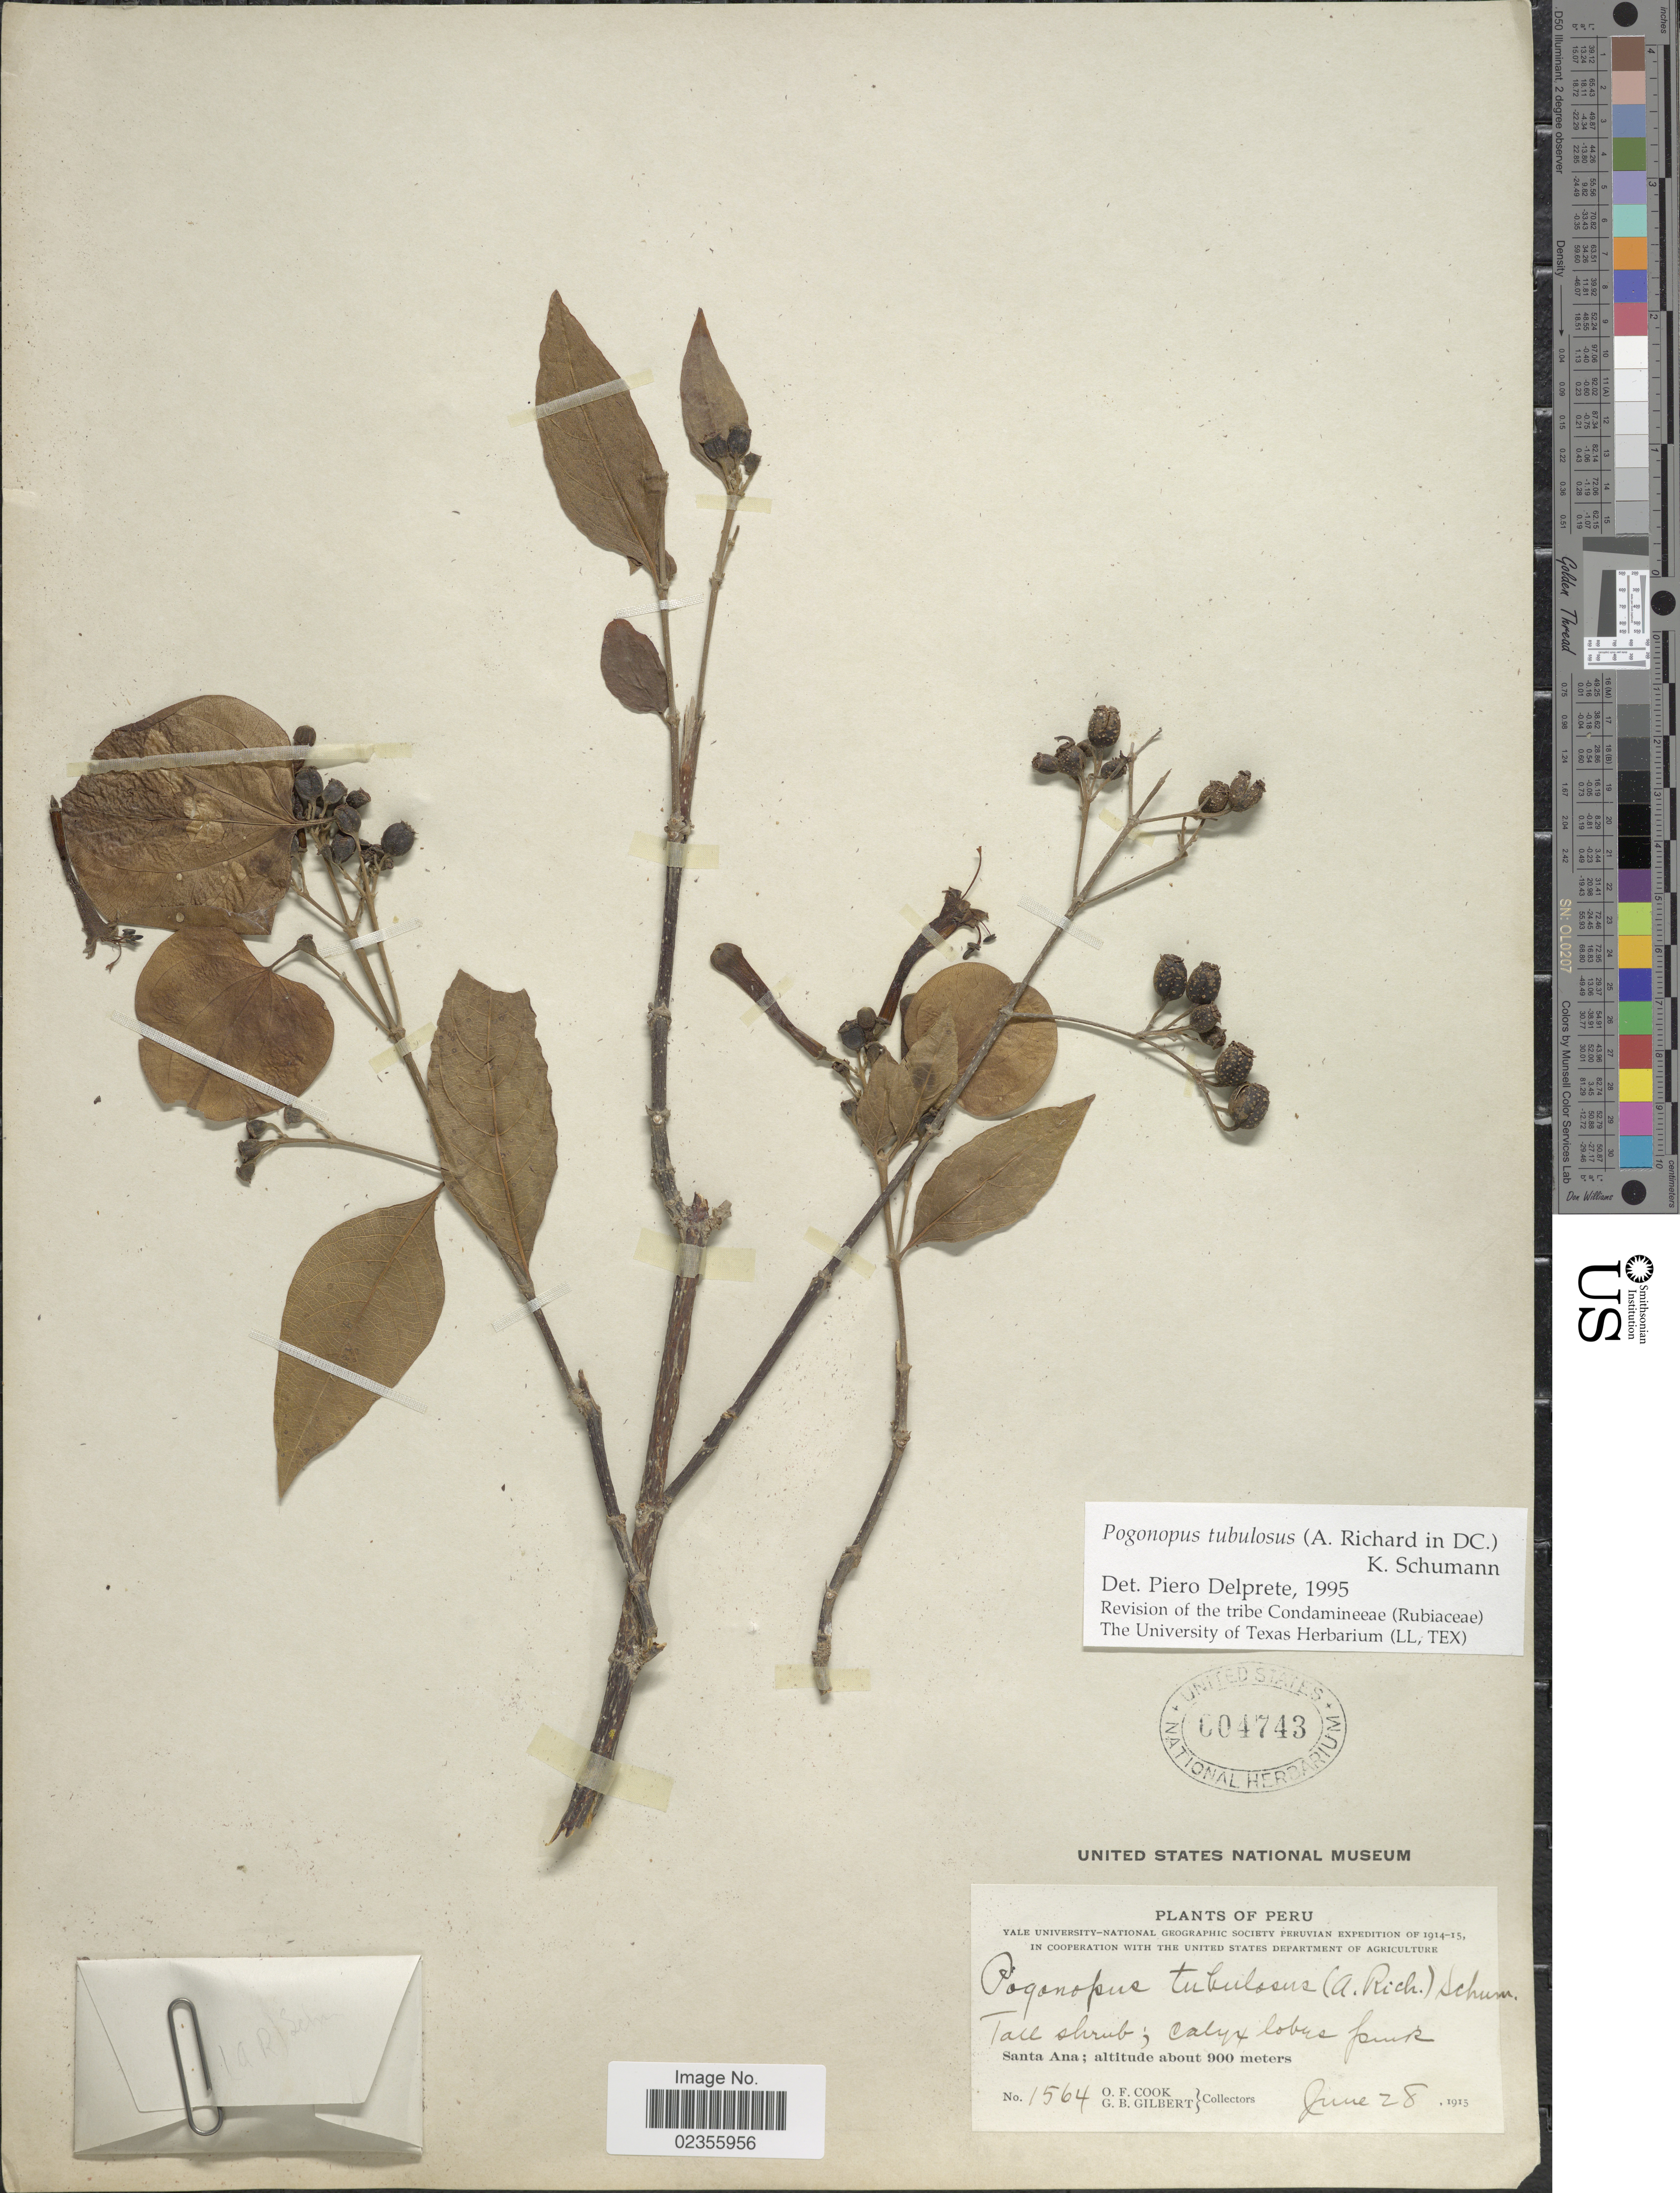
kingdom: Plantae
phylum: Tracheophyta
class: Magnoliopsida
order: Gentianales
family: Rubiaceae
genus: Pogonopus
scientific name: Pogonopus tubulosus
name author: (A. Rich. in DC.) K. Schum.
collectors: O. F. Cook & G. B. Gilbert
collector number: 1564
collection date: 1915-06-28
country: Peru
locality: Santa Ana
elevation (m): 900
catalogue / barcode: US 604743